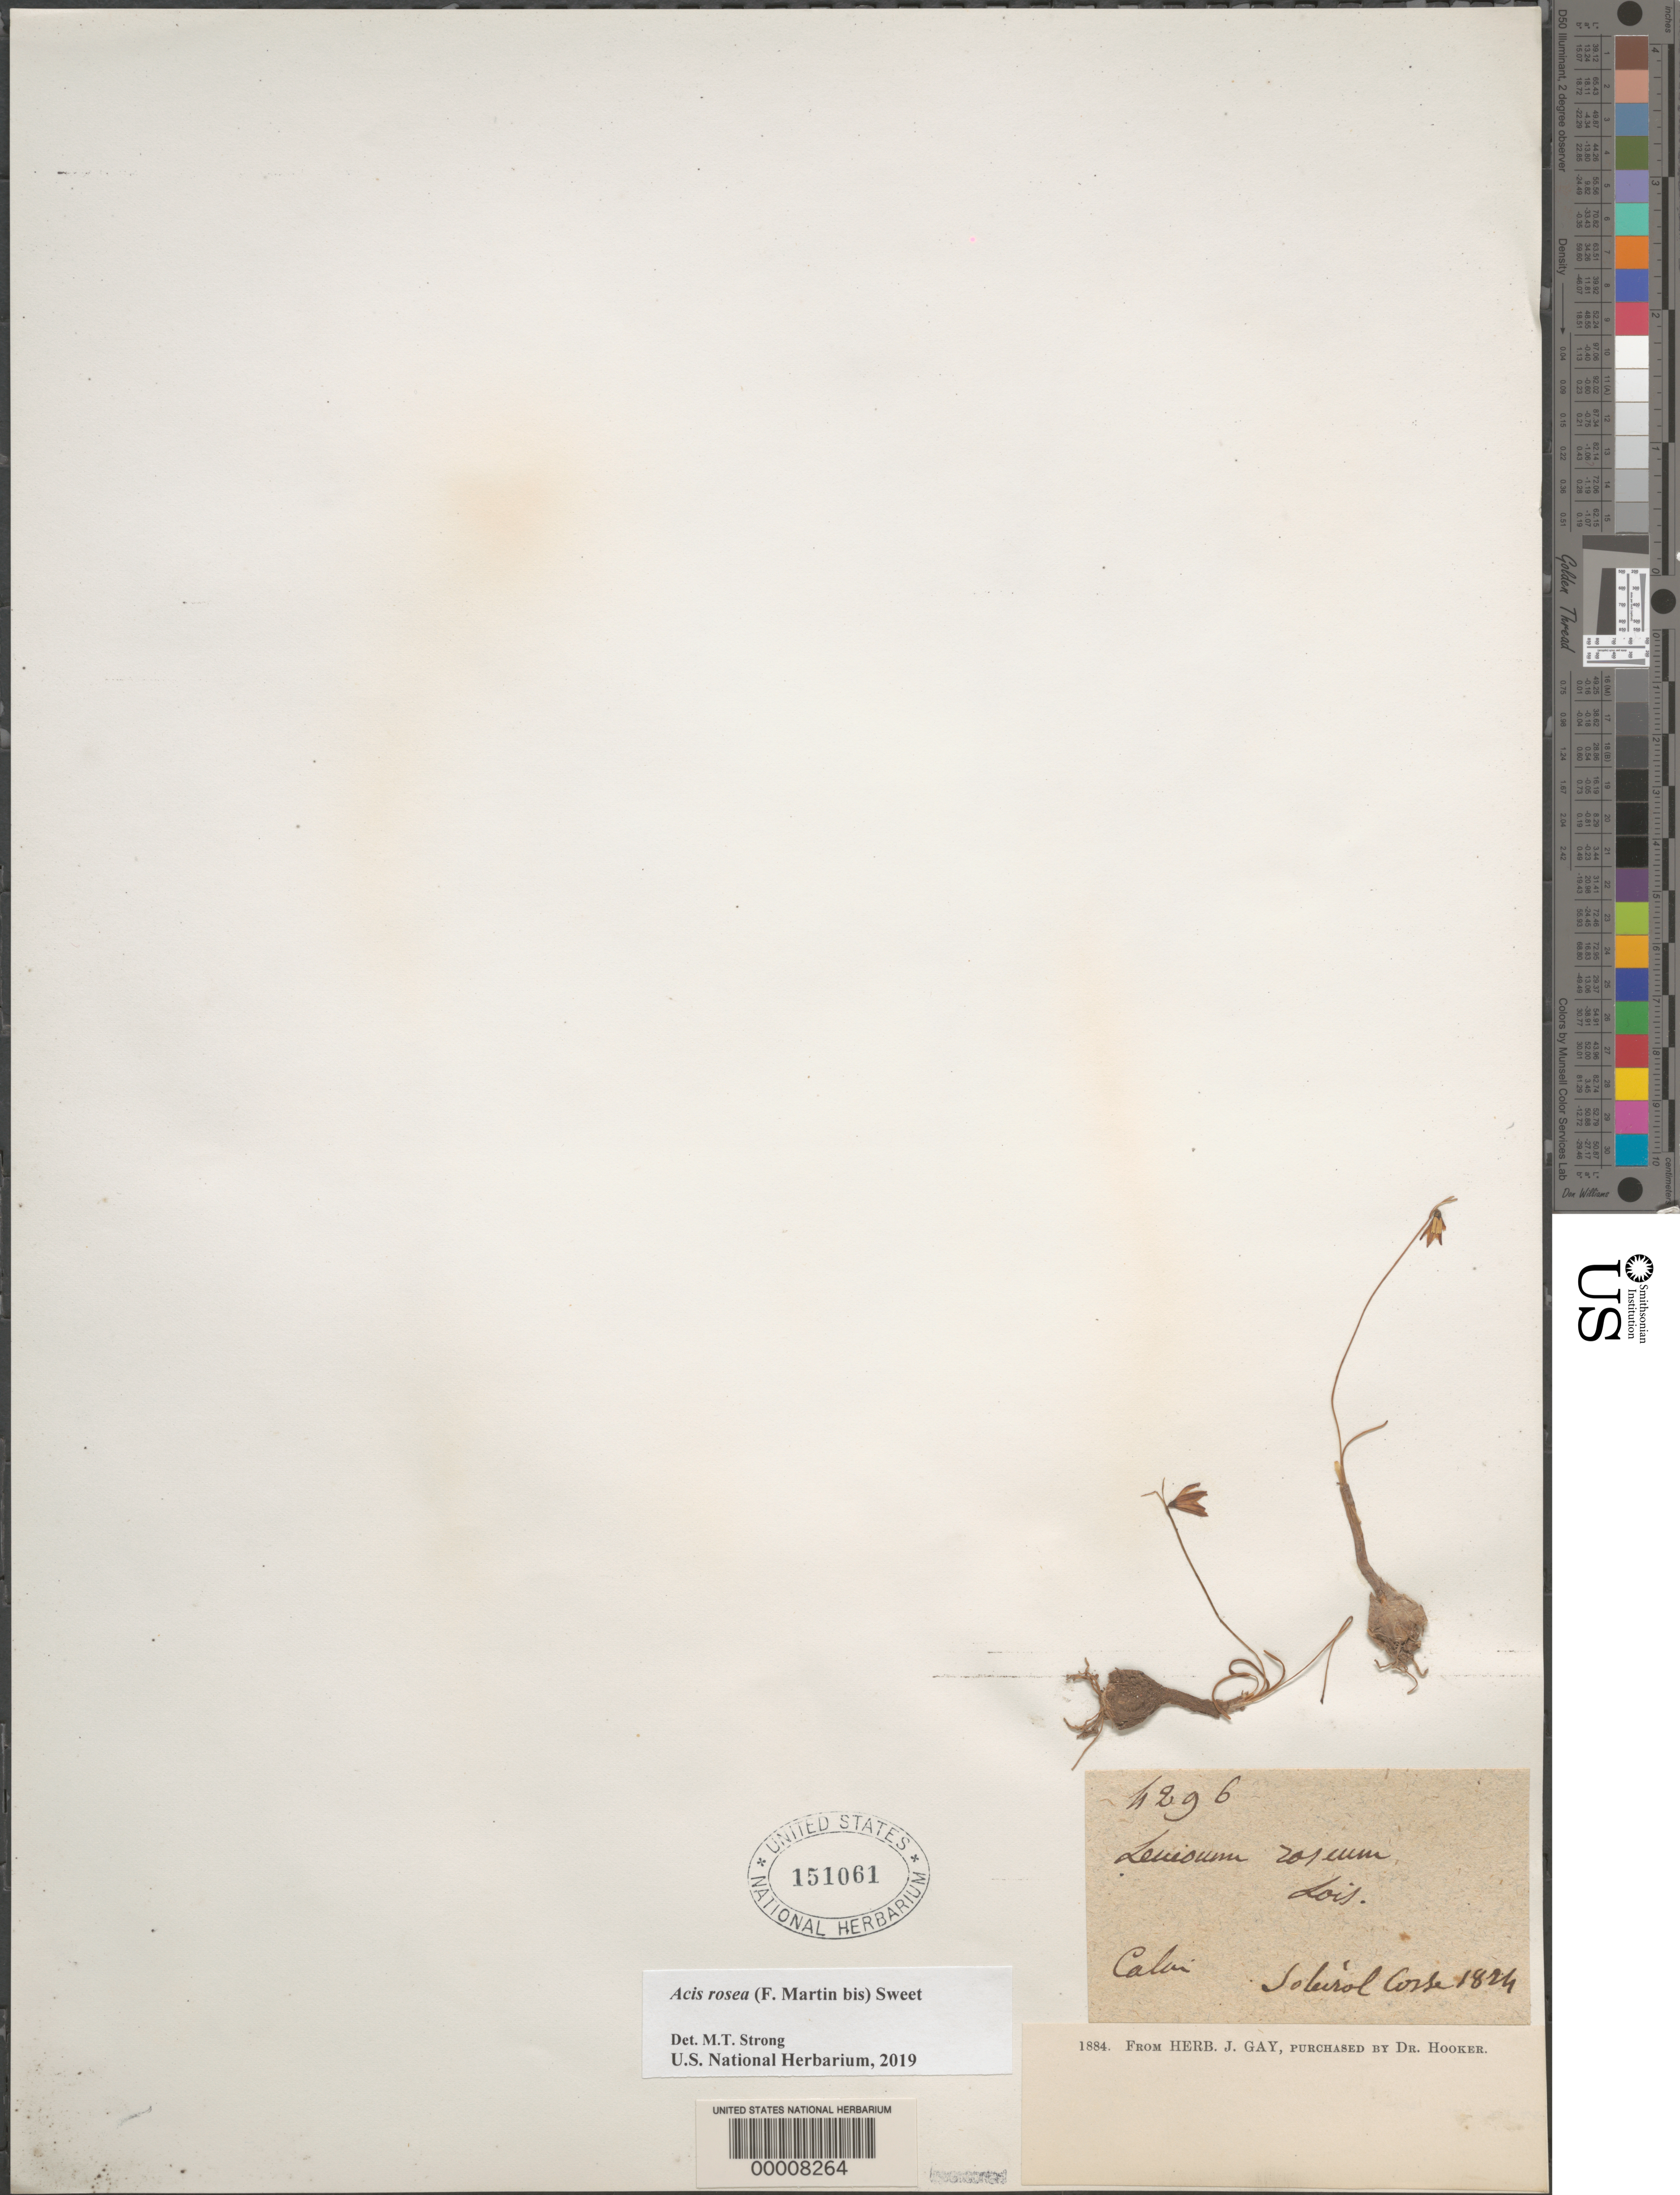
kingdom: Plantae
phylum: Tracheophyta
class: Liliopsida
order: Asparagales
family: Amaryllidaceae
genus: Acis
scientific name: Acis rosea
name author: (F. Martin bis) Sweet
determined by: Strong, Mark T., (BOT), Smithsonian Institution - National Museum of Natural History (UNITED STATES)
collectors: -. Calvin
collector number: H 296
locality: Soleirol cosse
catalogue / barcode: US 151061